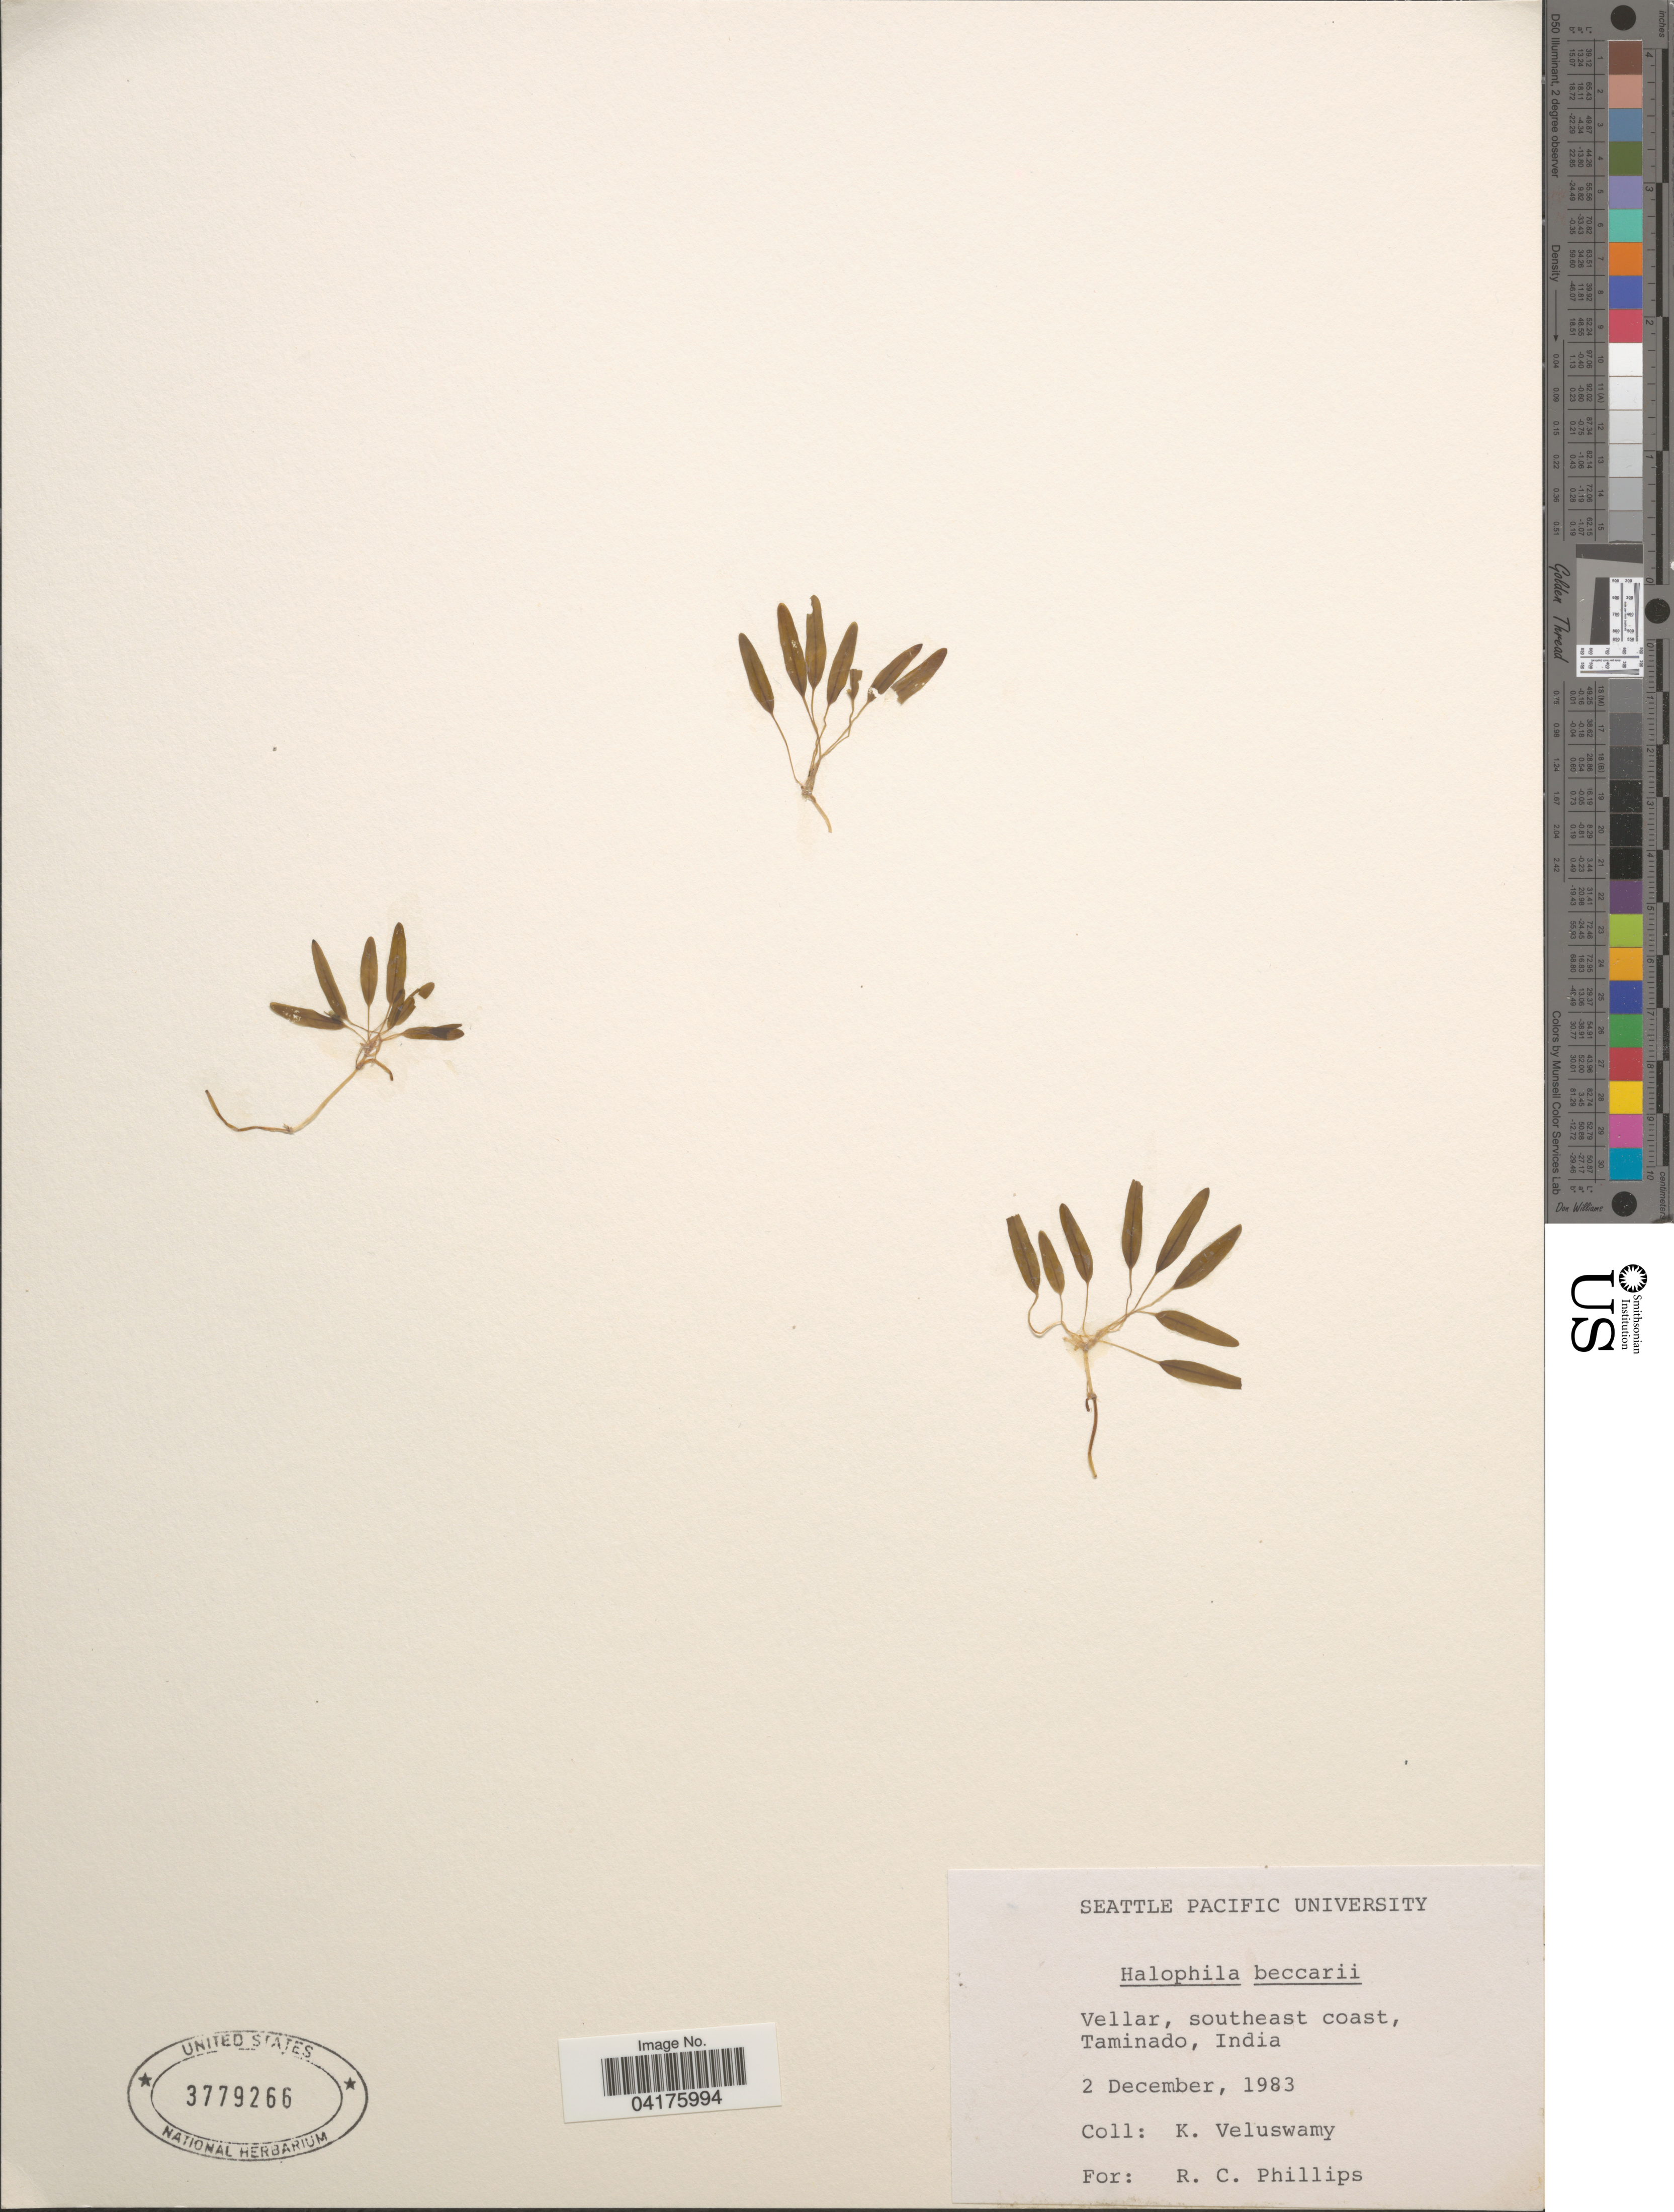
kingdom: Plantae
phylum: Tracheophyta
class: Liliopsida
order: Alismatales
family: Hydrocharitaceae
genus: Halophila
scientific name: Halophila beccarii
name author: Asch.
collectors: K. Veluswamy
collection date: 1983-12-02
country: India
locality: Vellar, southeast coast, Taminado.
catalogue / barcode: US 3779266